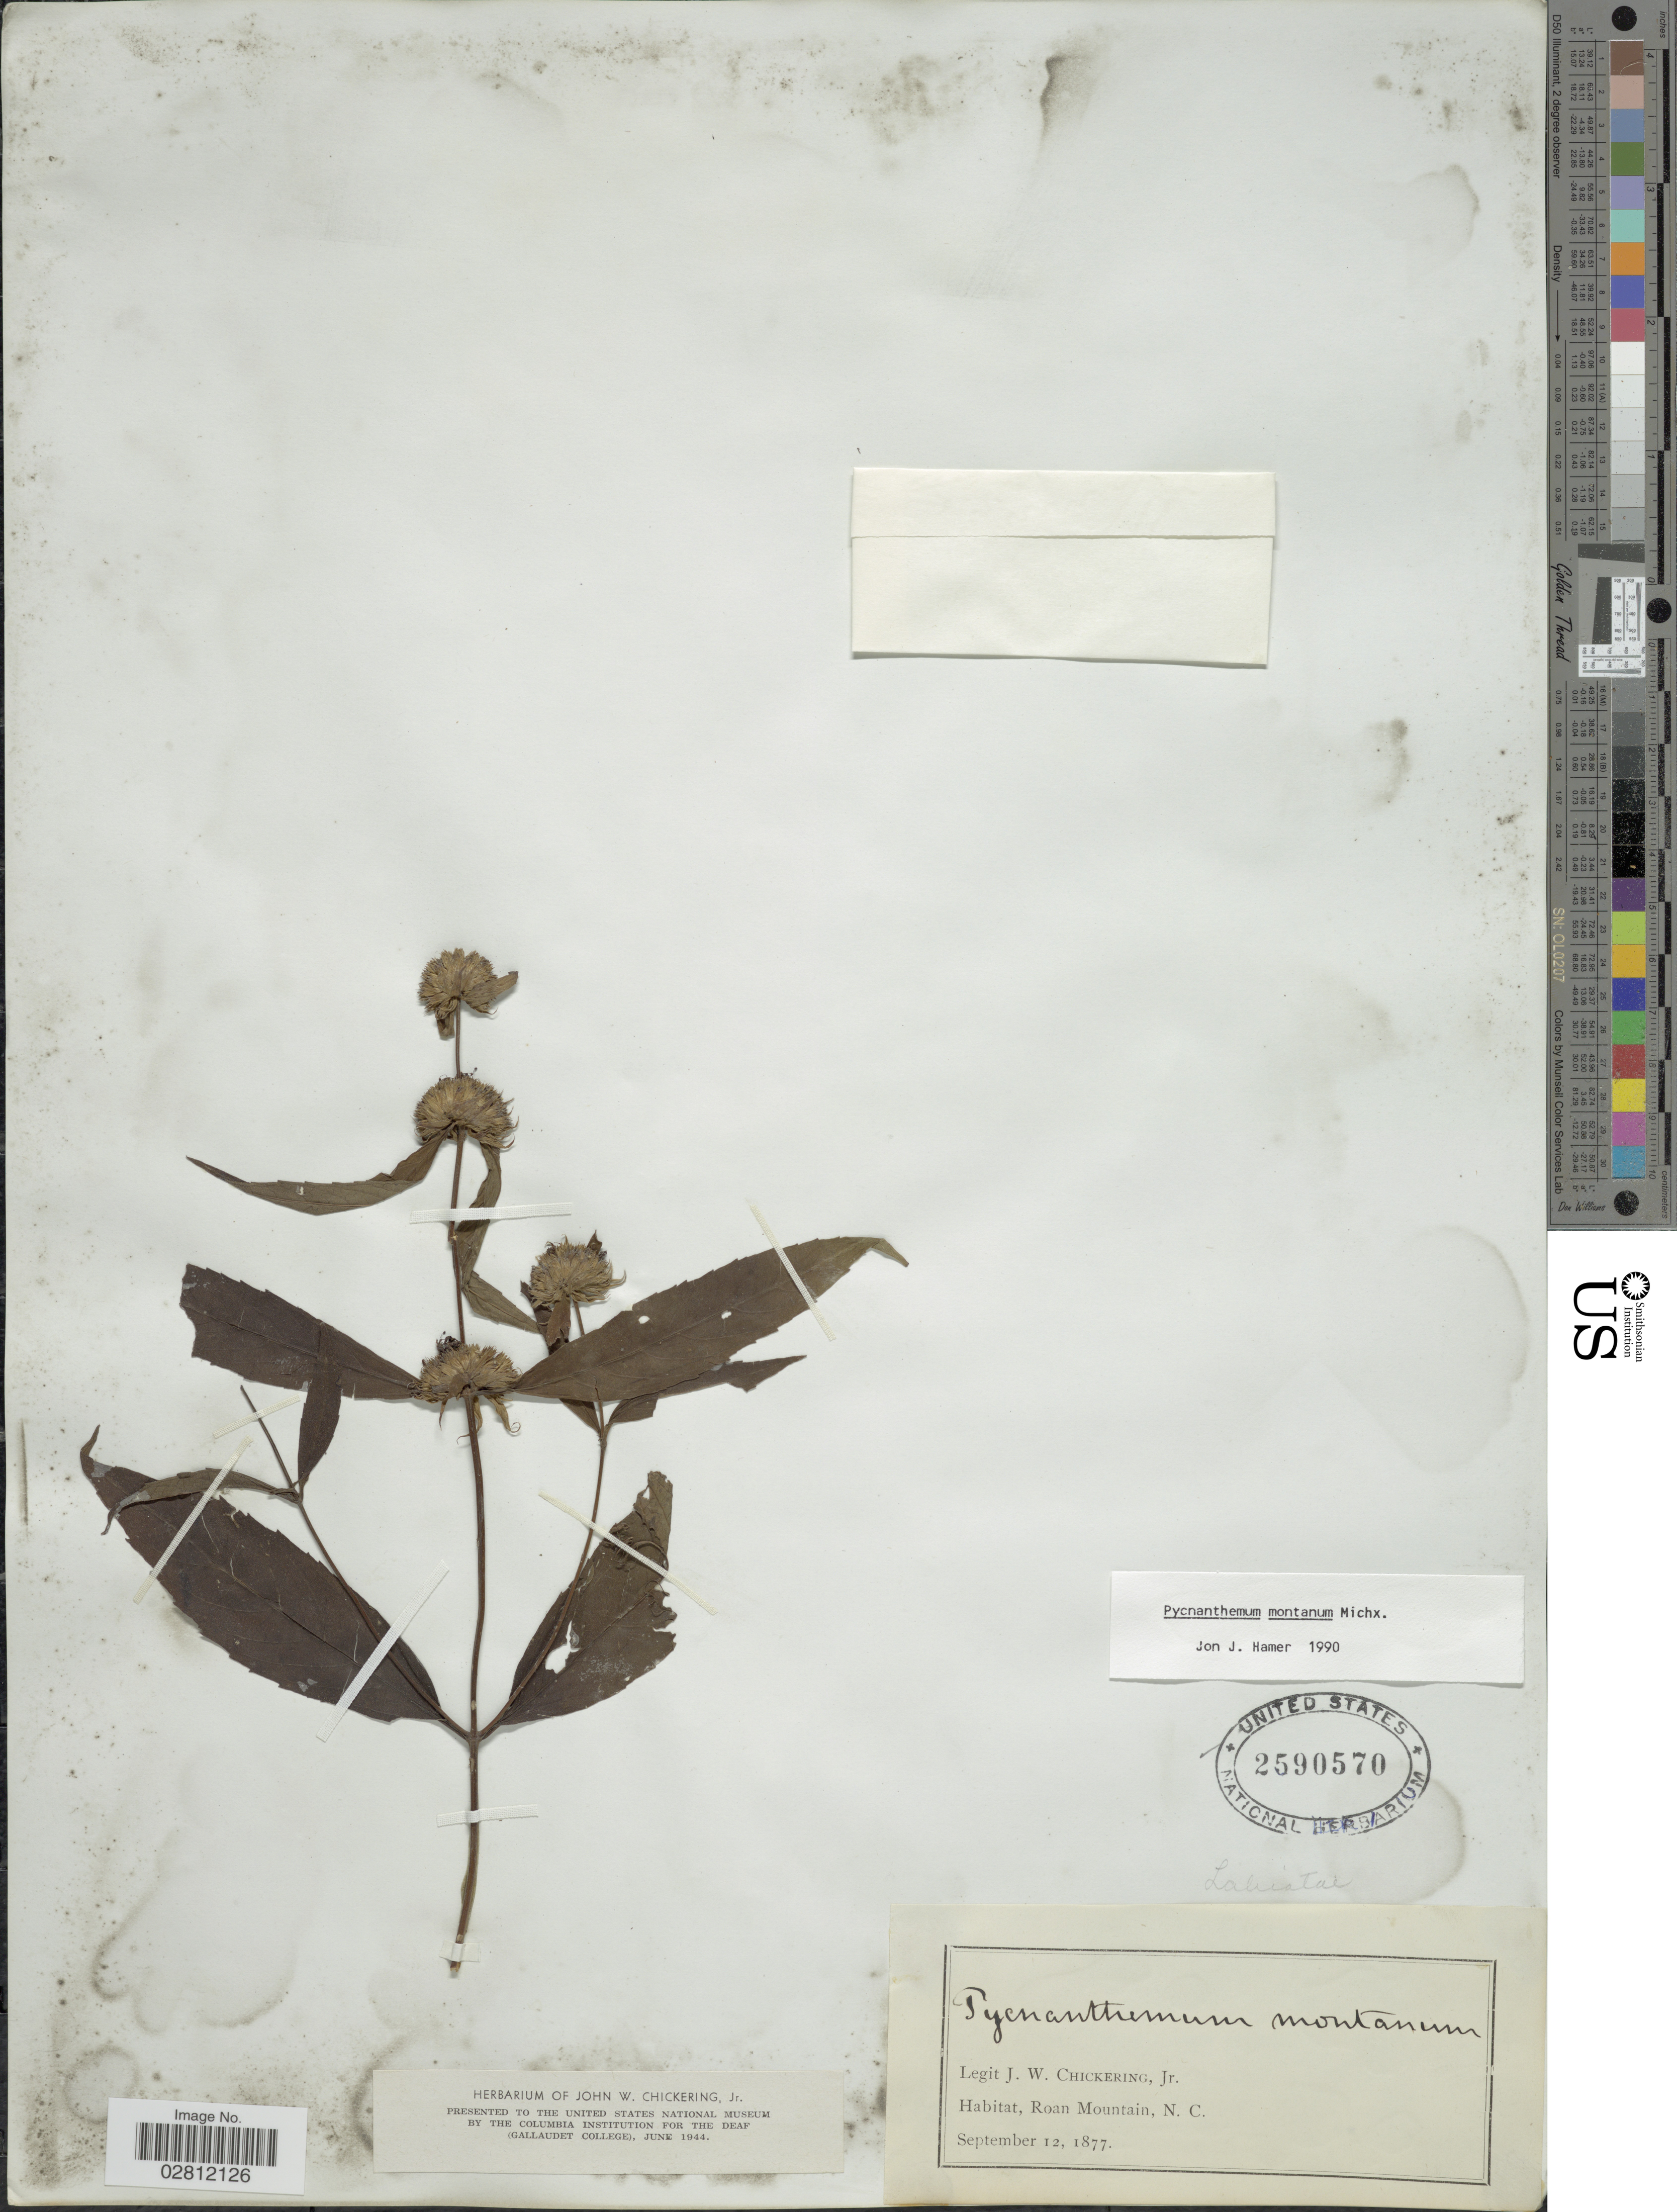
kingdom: Plantae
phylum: Tracheophyta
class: Magnoliopsida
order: Lamiales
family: Lamiaceae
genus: Pycnanthemum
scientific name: Pycnanthemum montanum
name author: Michx.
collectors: J. W. Chickering Jr.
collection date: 1877-09-12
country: United States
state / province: North Carolina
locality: Roan Mountain.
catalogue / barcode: US 2590570